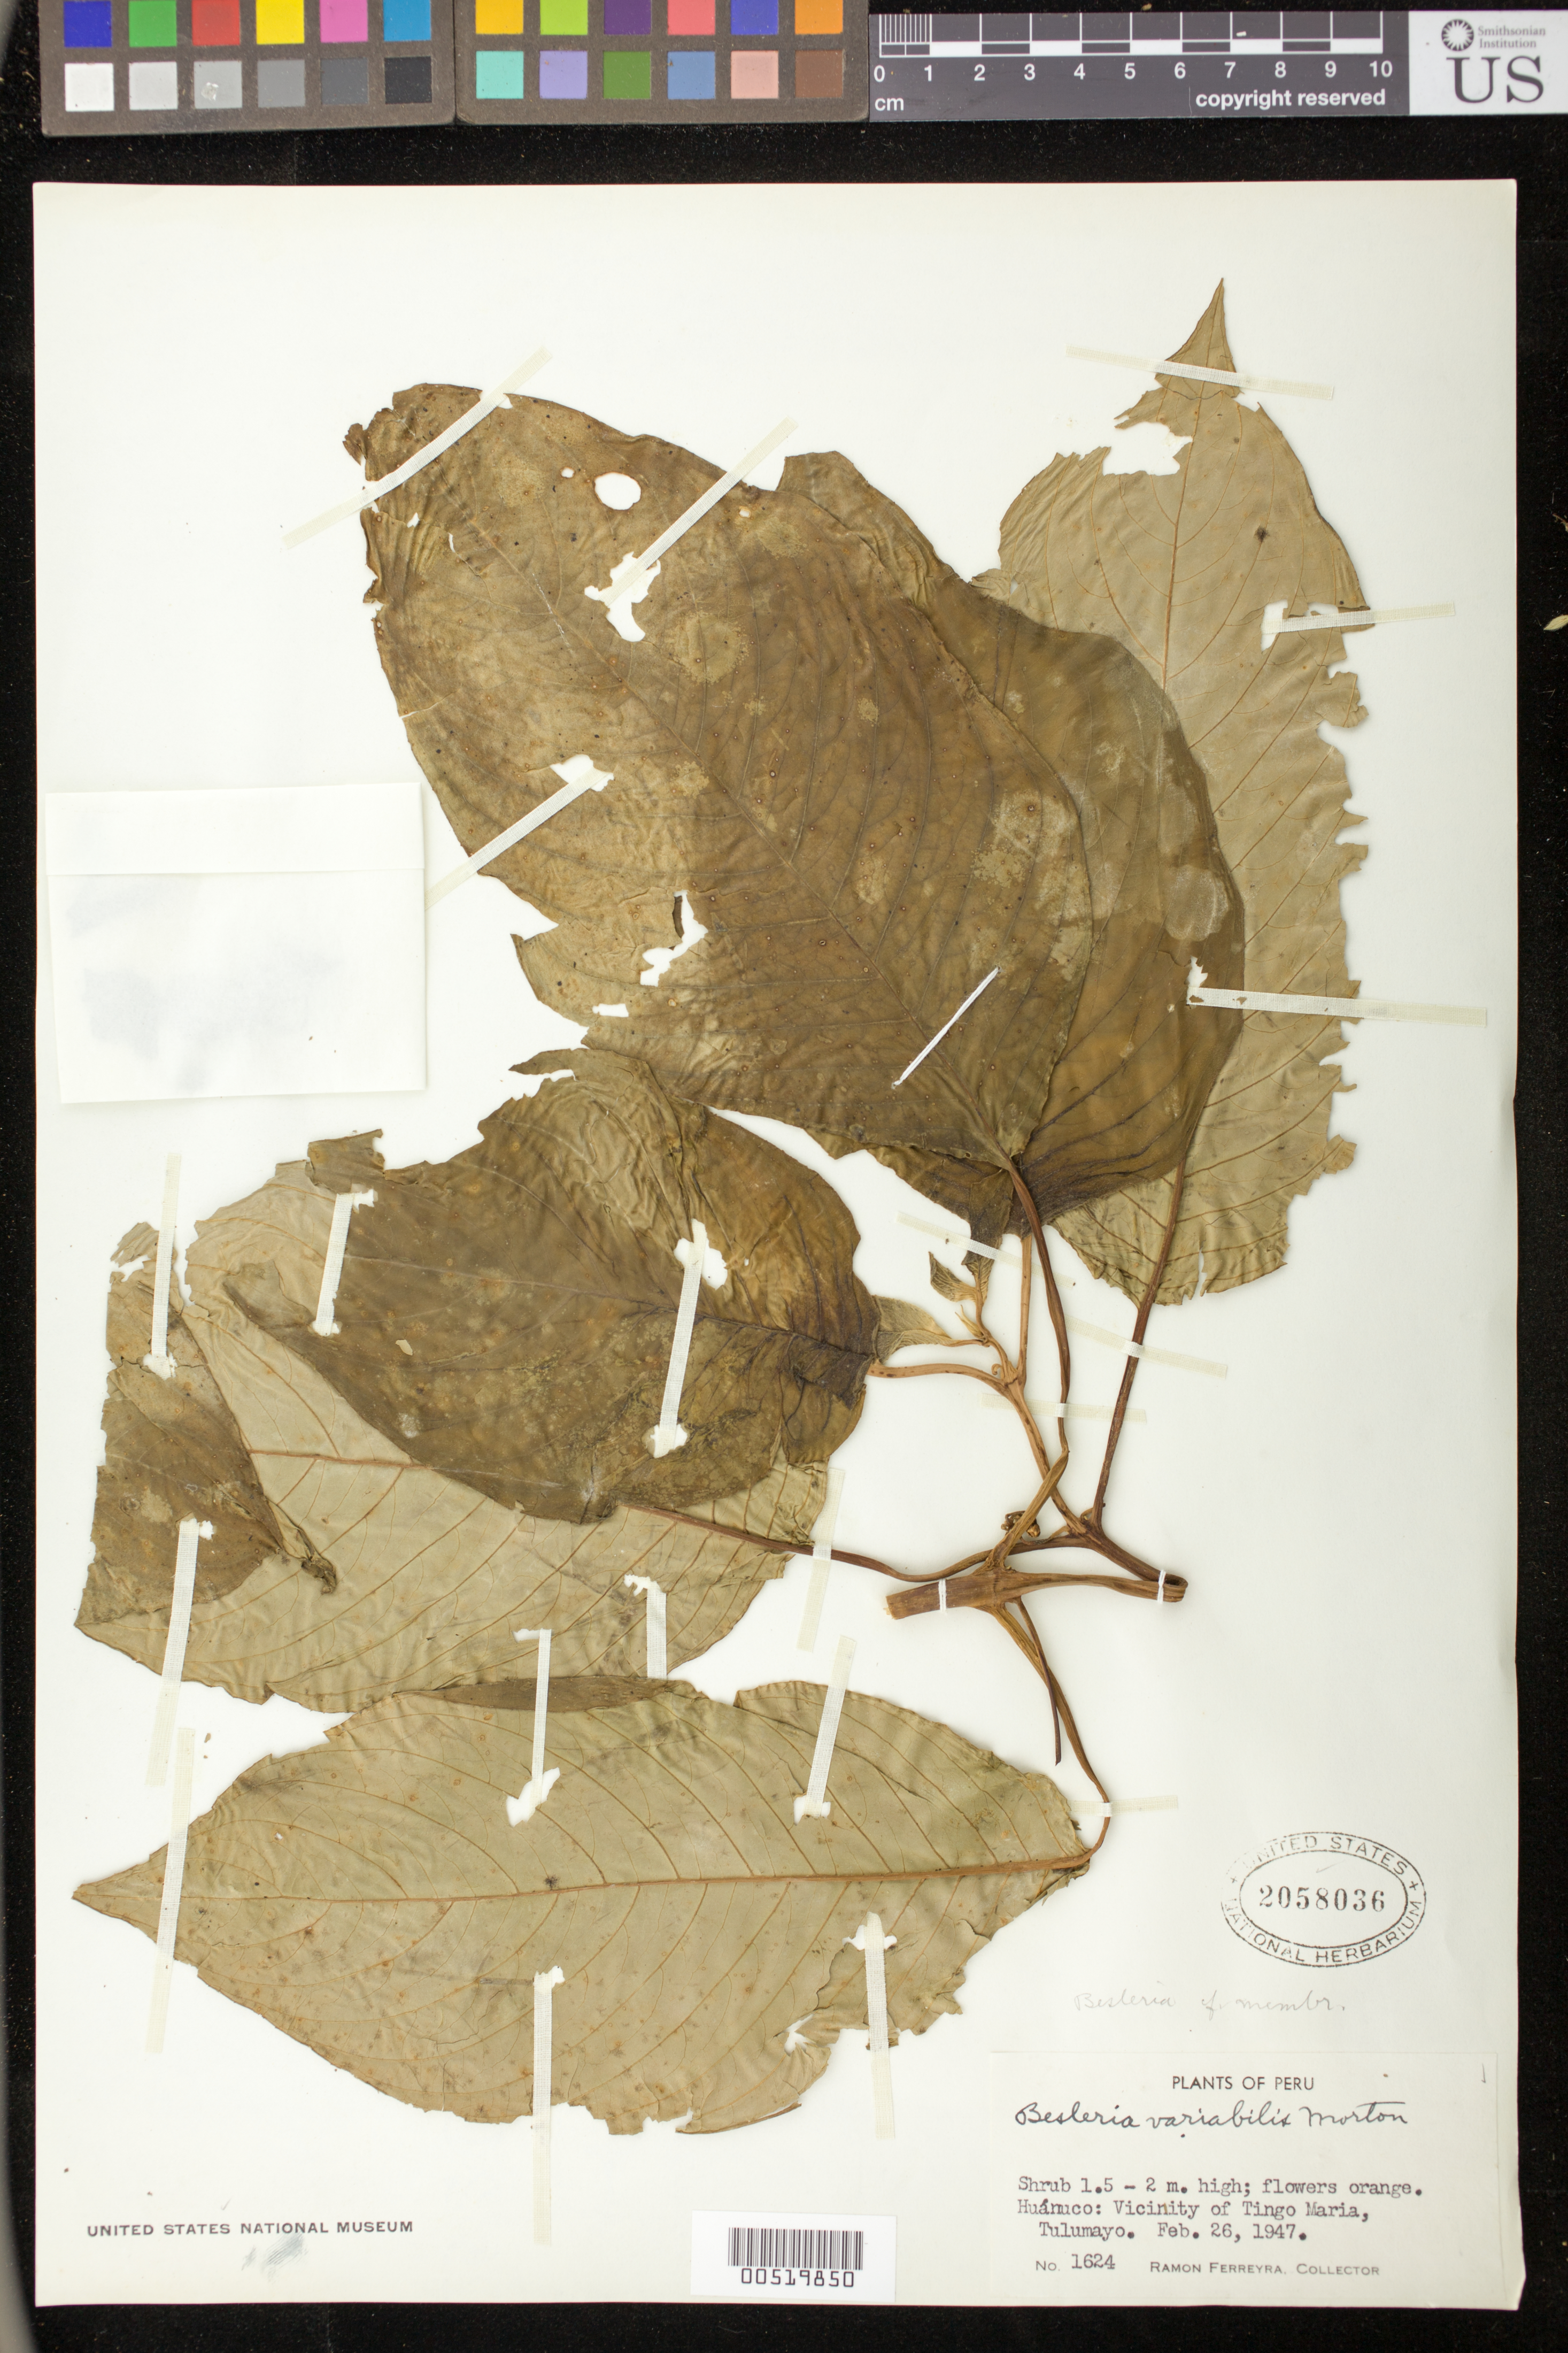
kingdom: Plantae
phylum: Tracheophyta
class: Magnoliopsida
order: Lamiales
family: Gesneriaceae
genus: Besleria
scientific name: Besleria variabilis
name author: C.V. Morton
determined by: Skog, Laurence E.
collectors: R. A. Ferreyra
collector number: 1624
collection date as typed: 26 Feb 1947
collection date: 1947-02-26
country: Peru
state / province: Huánuco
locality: Vicinity of Tingo Maria, Tulumayo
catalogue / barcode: US 2058036